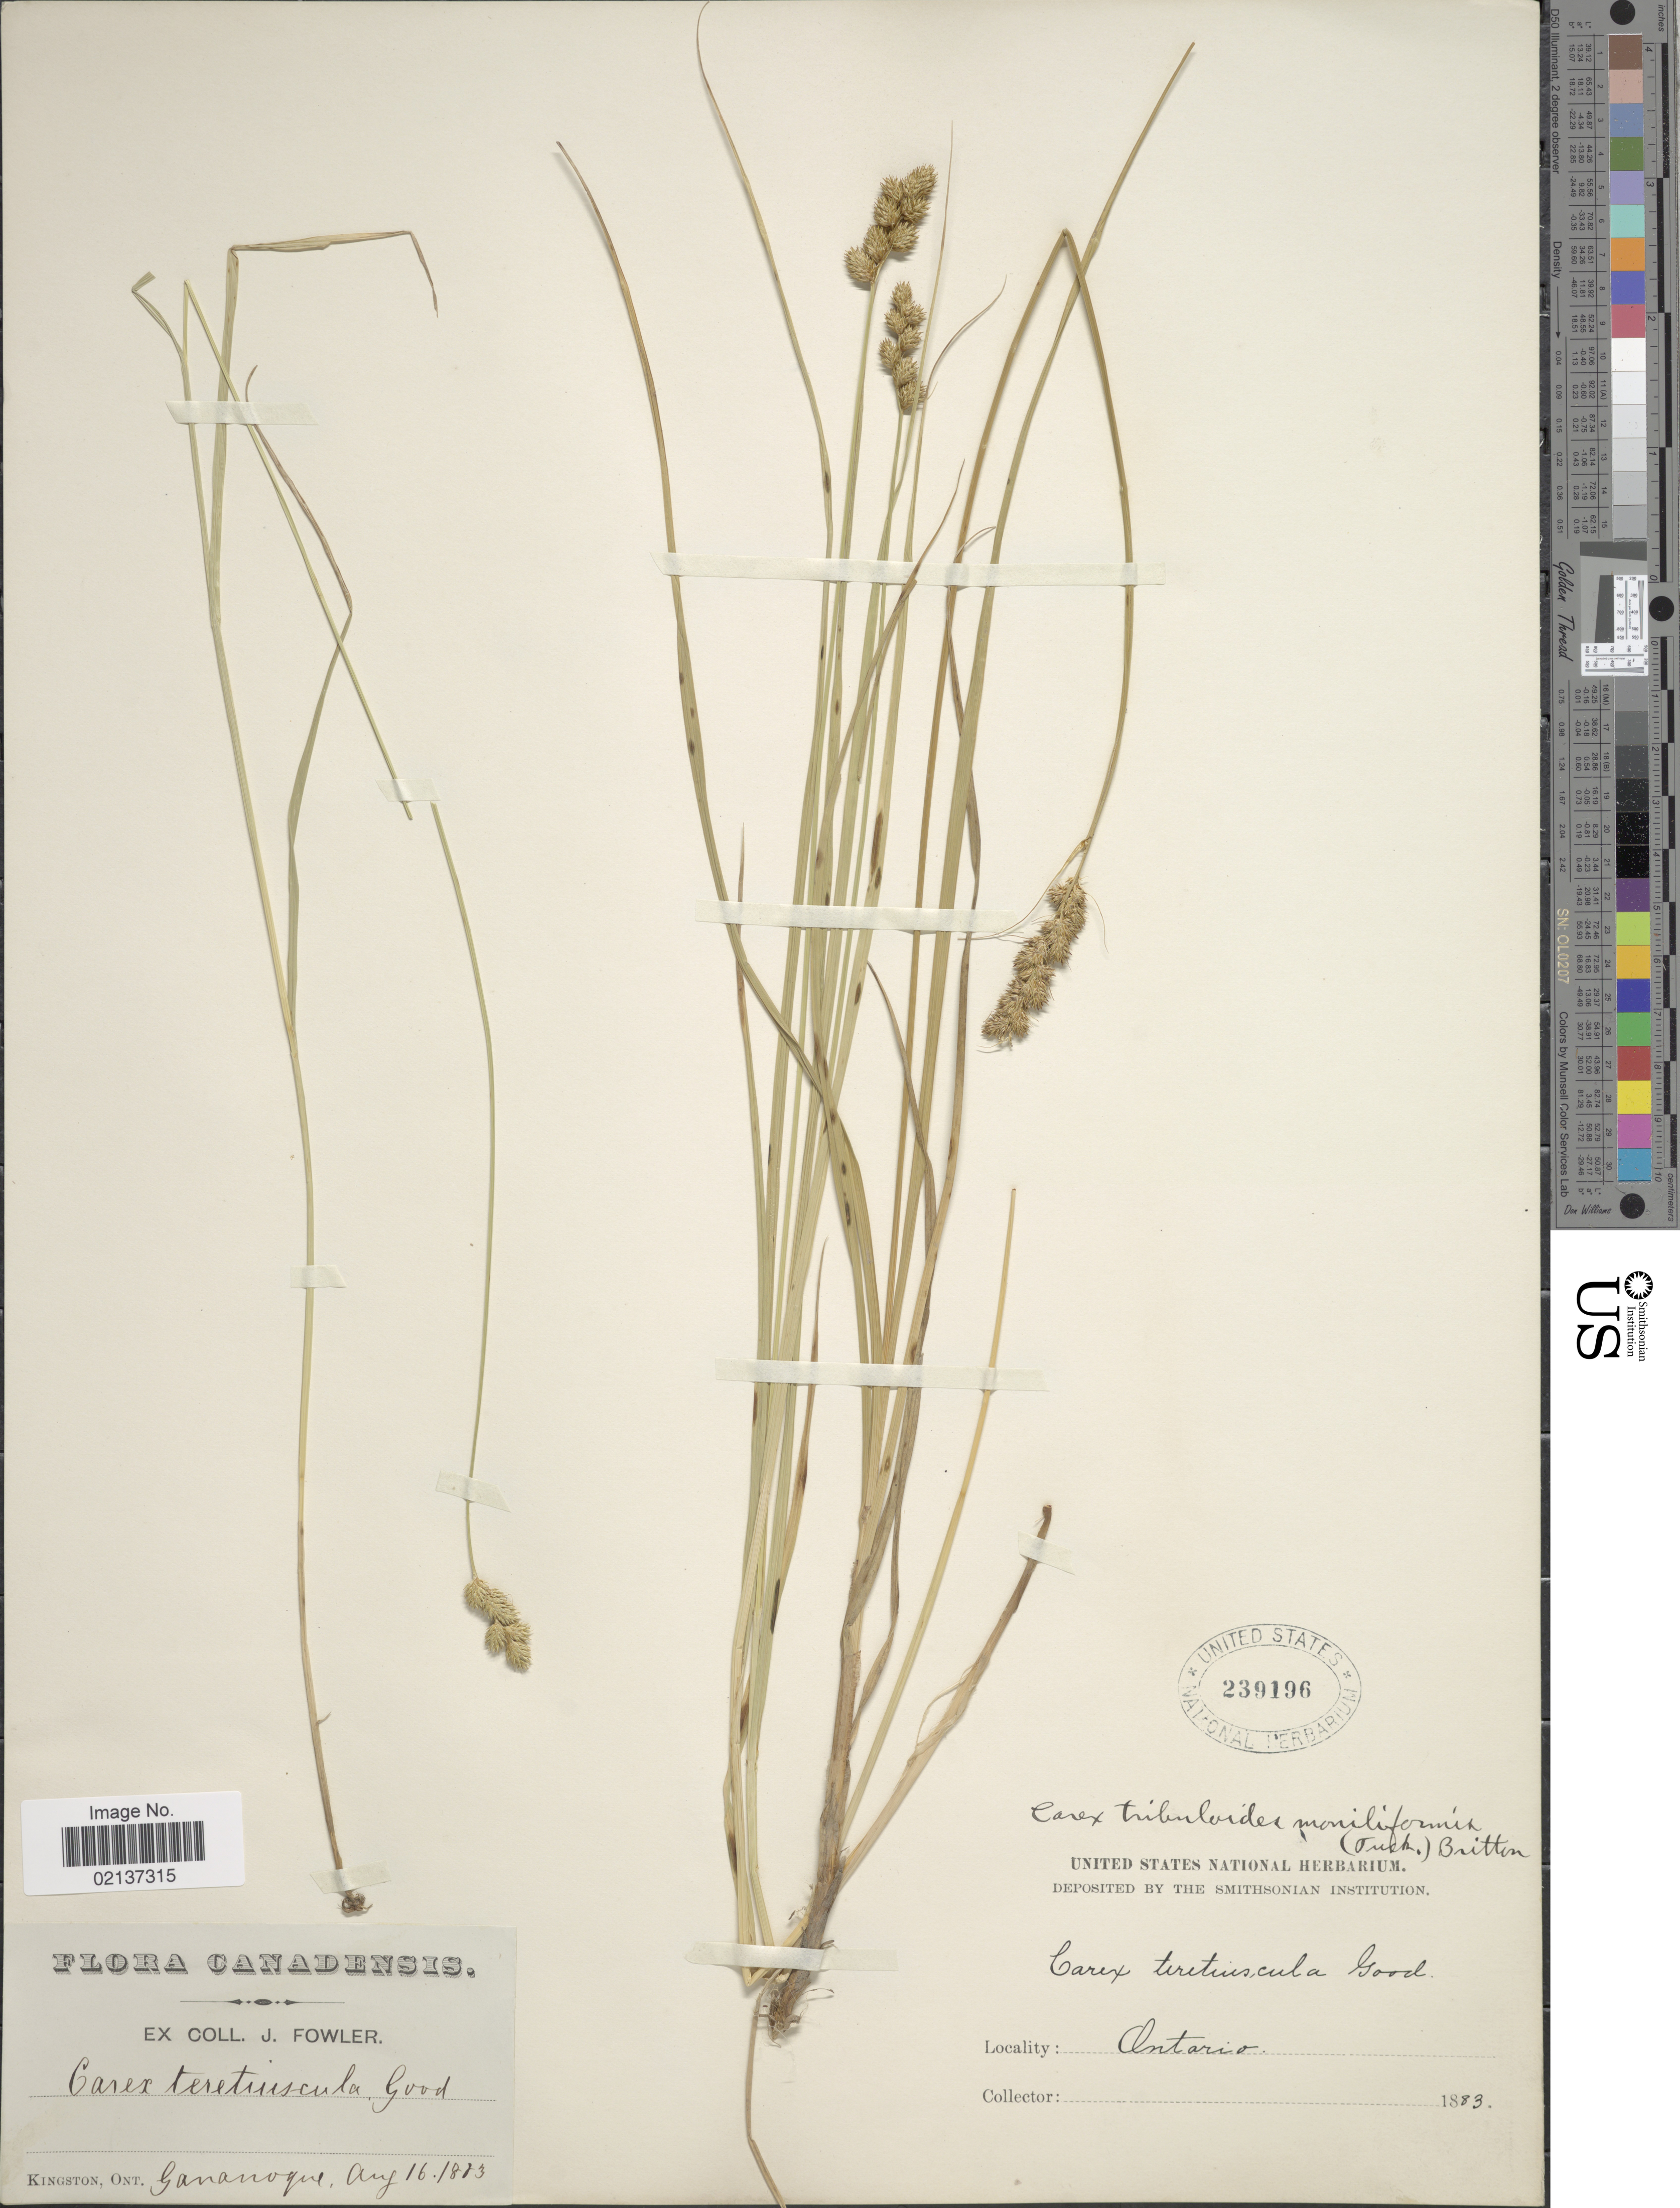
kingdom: Plantae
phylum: Tracheophyta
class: Liliopsida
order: Poales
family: Cyperaceae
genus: Carex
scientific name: Carex tribuloides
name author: Wahlenb.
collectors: J. P. Fowler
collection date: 1883-08-16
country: Canada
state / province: Ontario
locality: Kingston, Ont., Gananoque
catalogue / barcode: US 239196